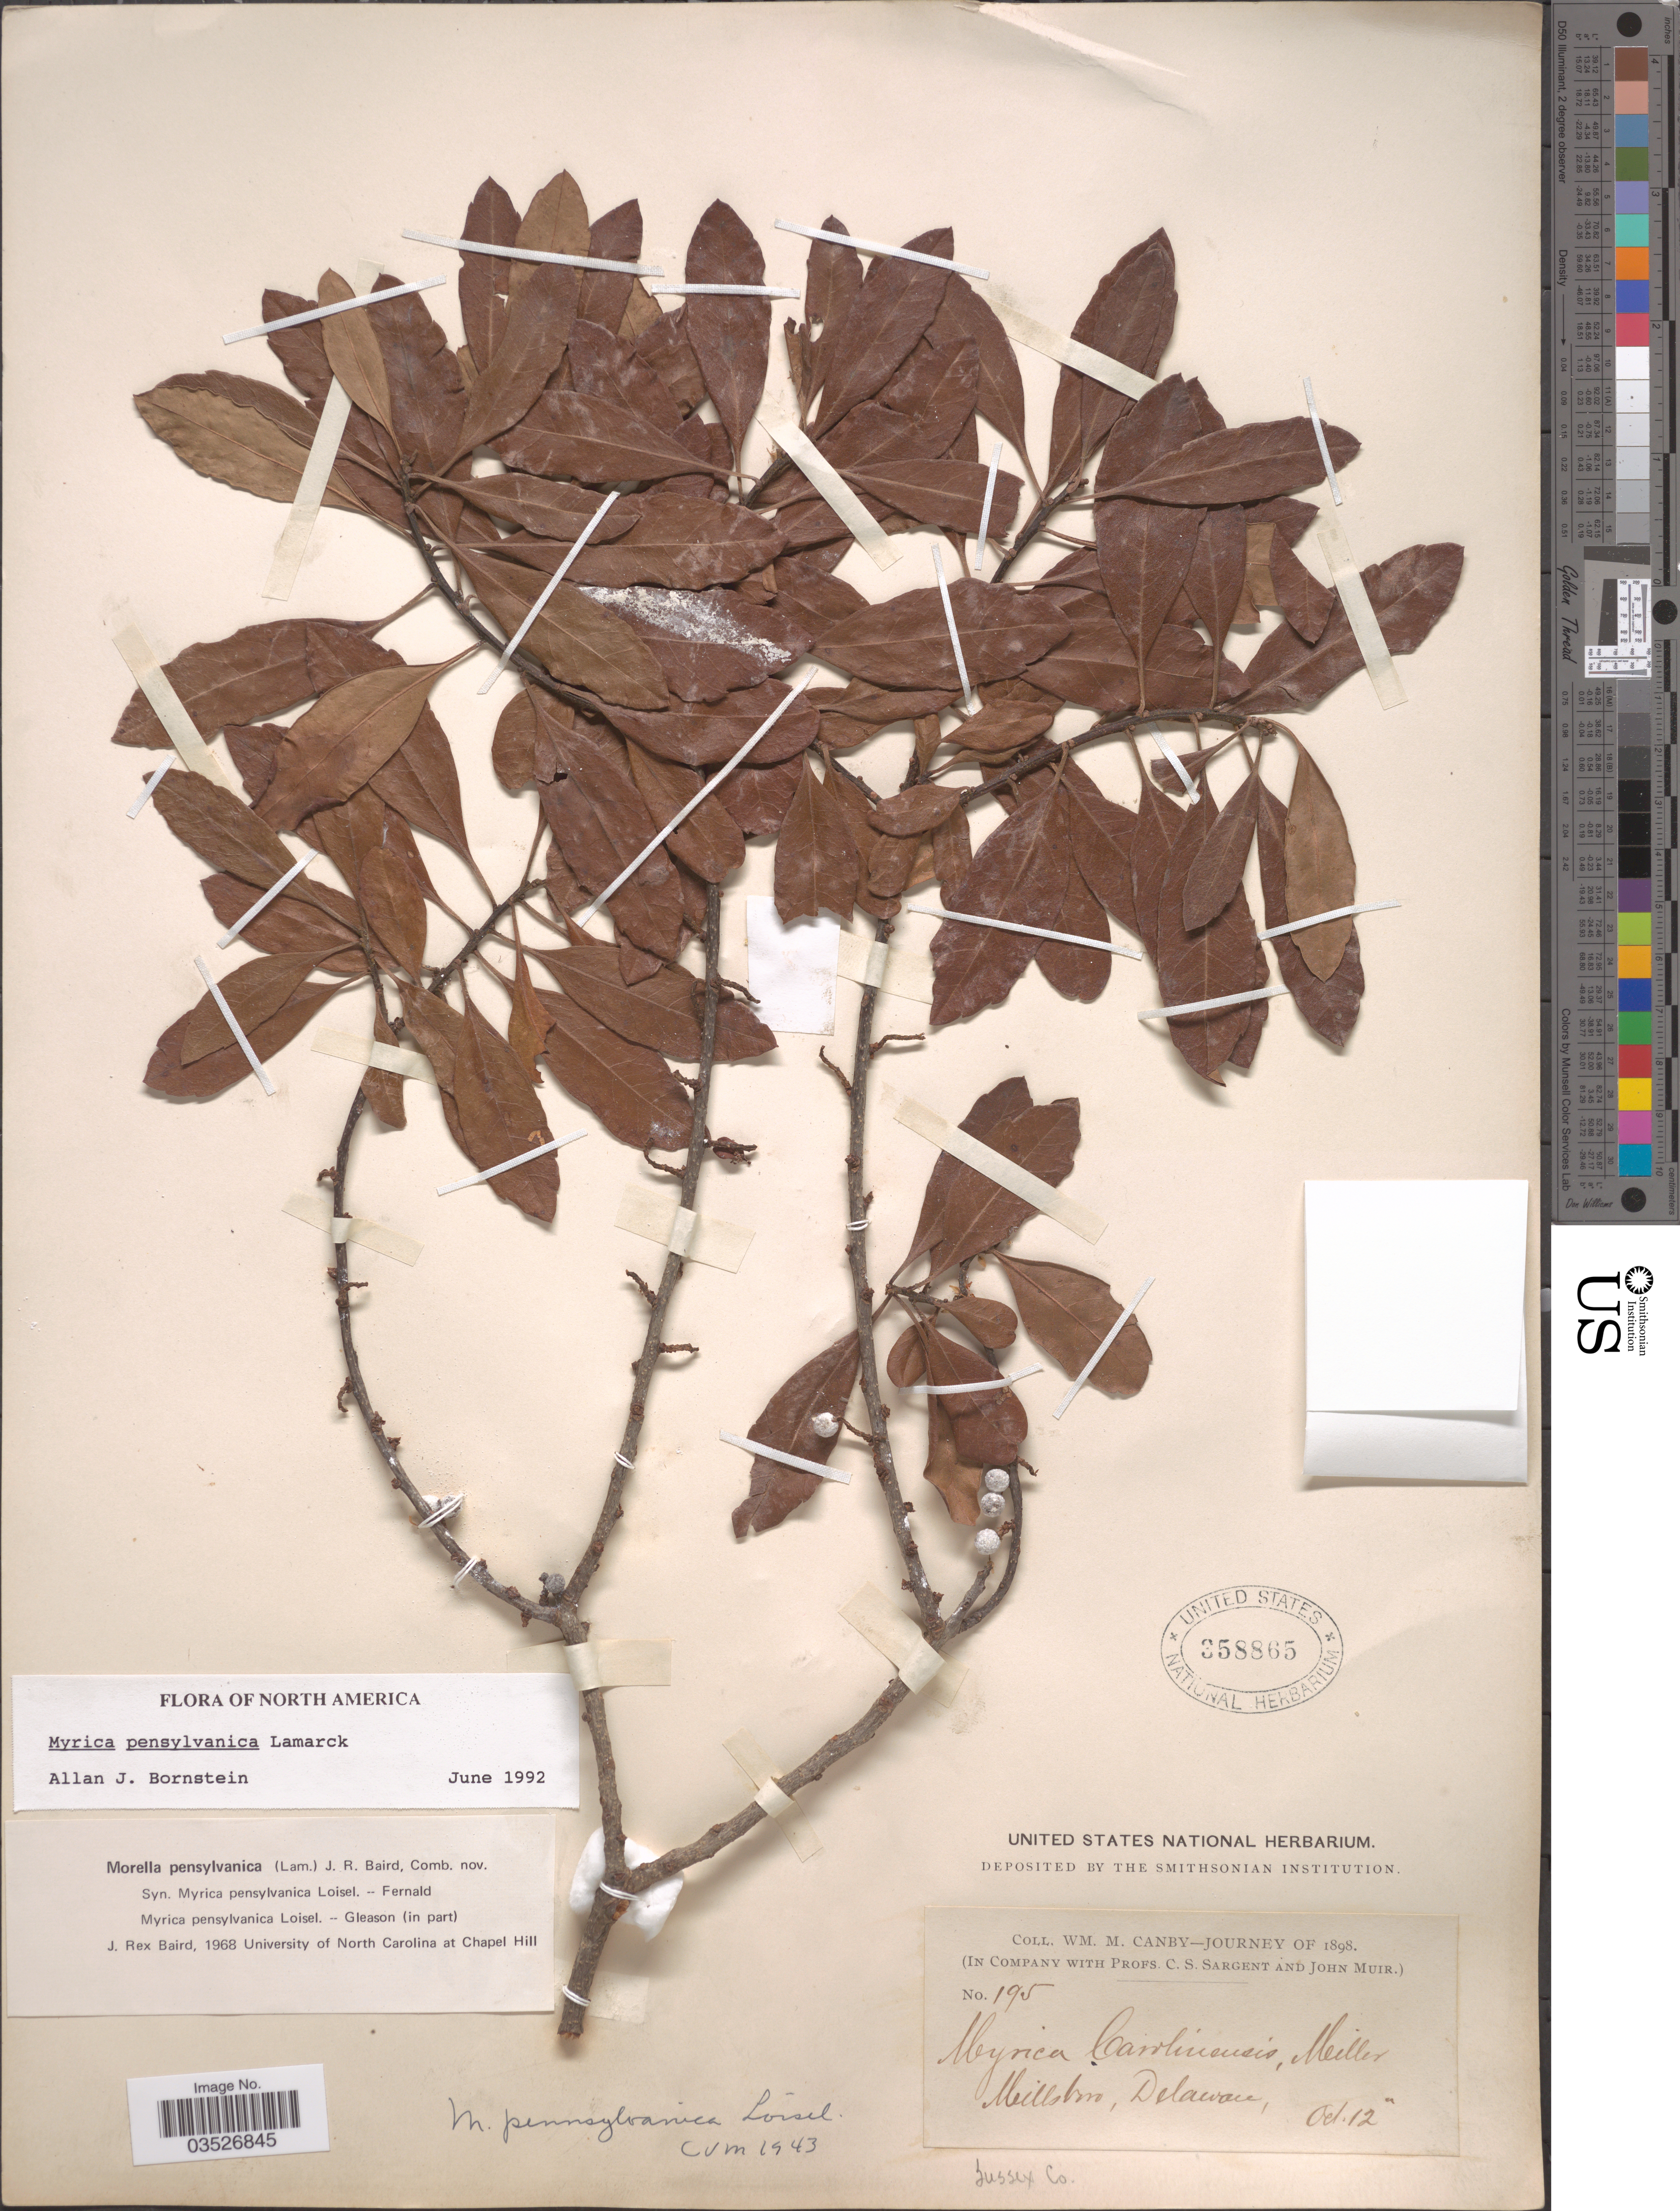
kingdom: Plantae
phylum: Tracheophyta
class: Magnoliopsida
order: Fagales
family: Myricaceae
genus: Morella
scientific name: Morella pensylvanica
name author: (Mirb.) Kartesz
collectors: W. M. Canby, C. S. Sargent & J. Muir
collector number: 195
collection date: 1898-10-12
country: United States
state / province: Delaware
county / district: Sussex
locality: Millsboro, Sussex Co.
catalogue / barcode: US 358865